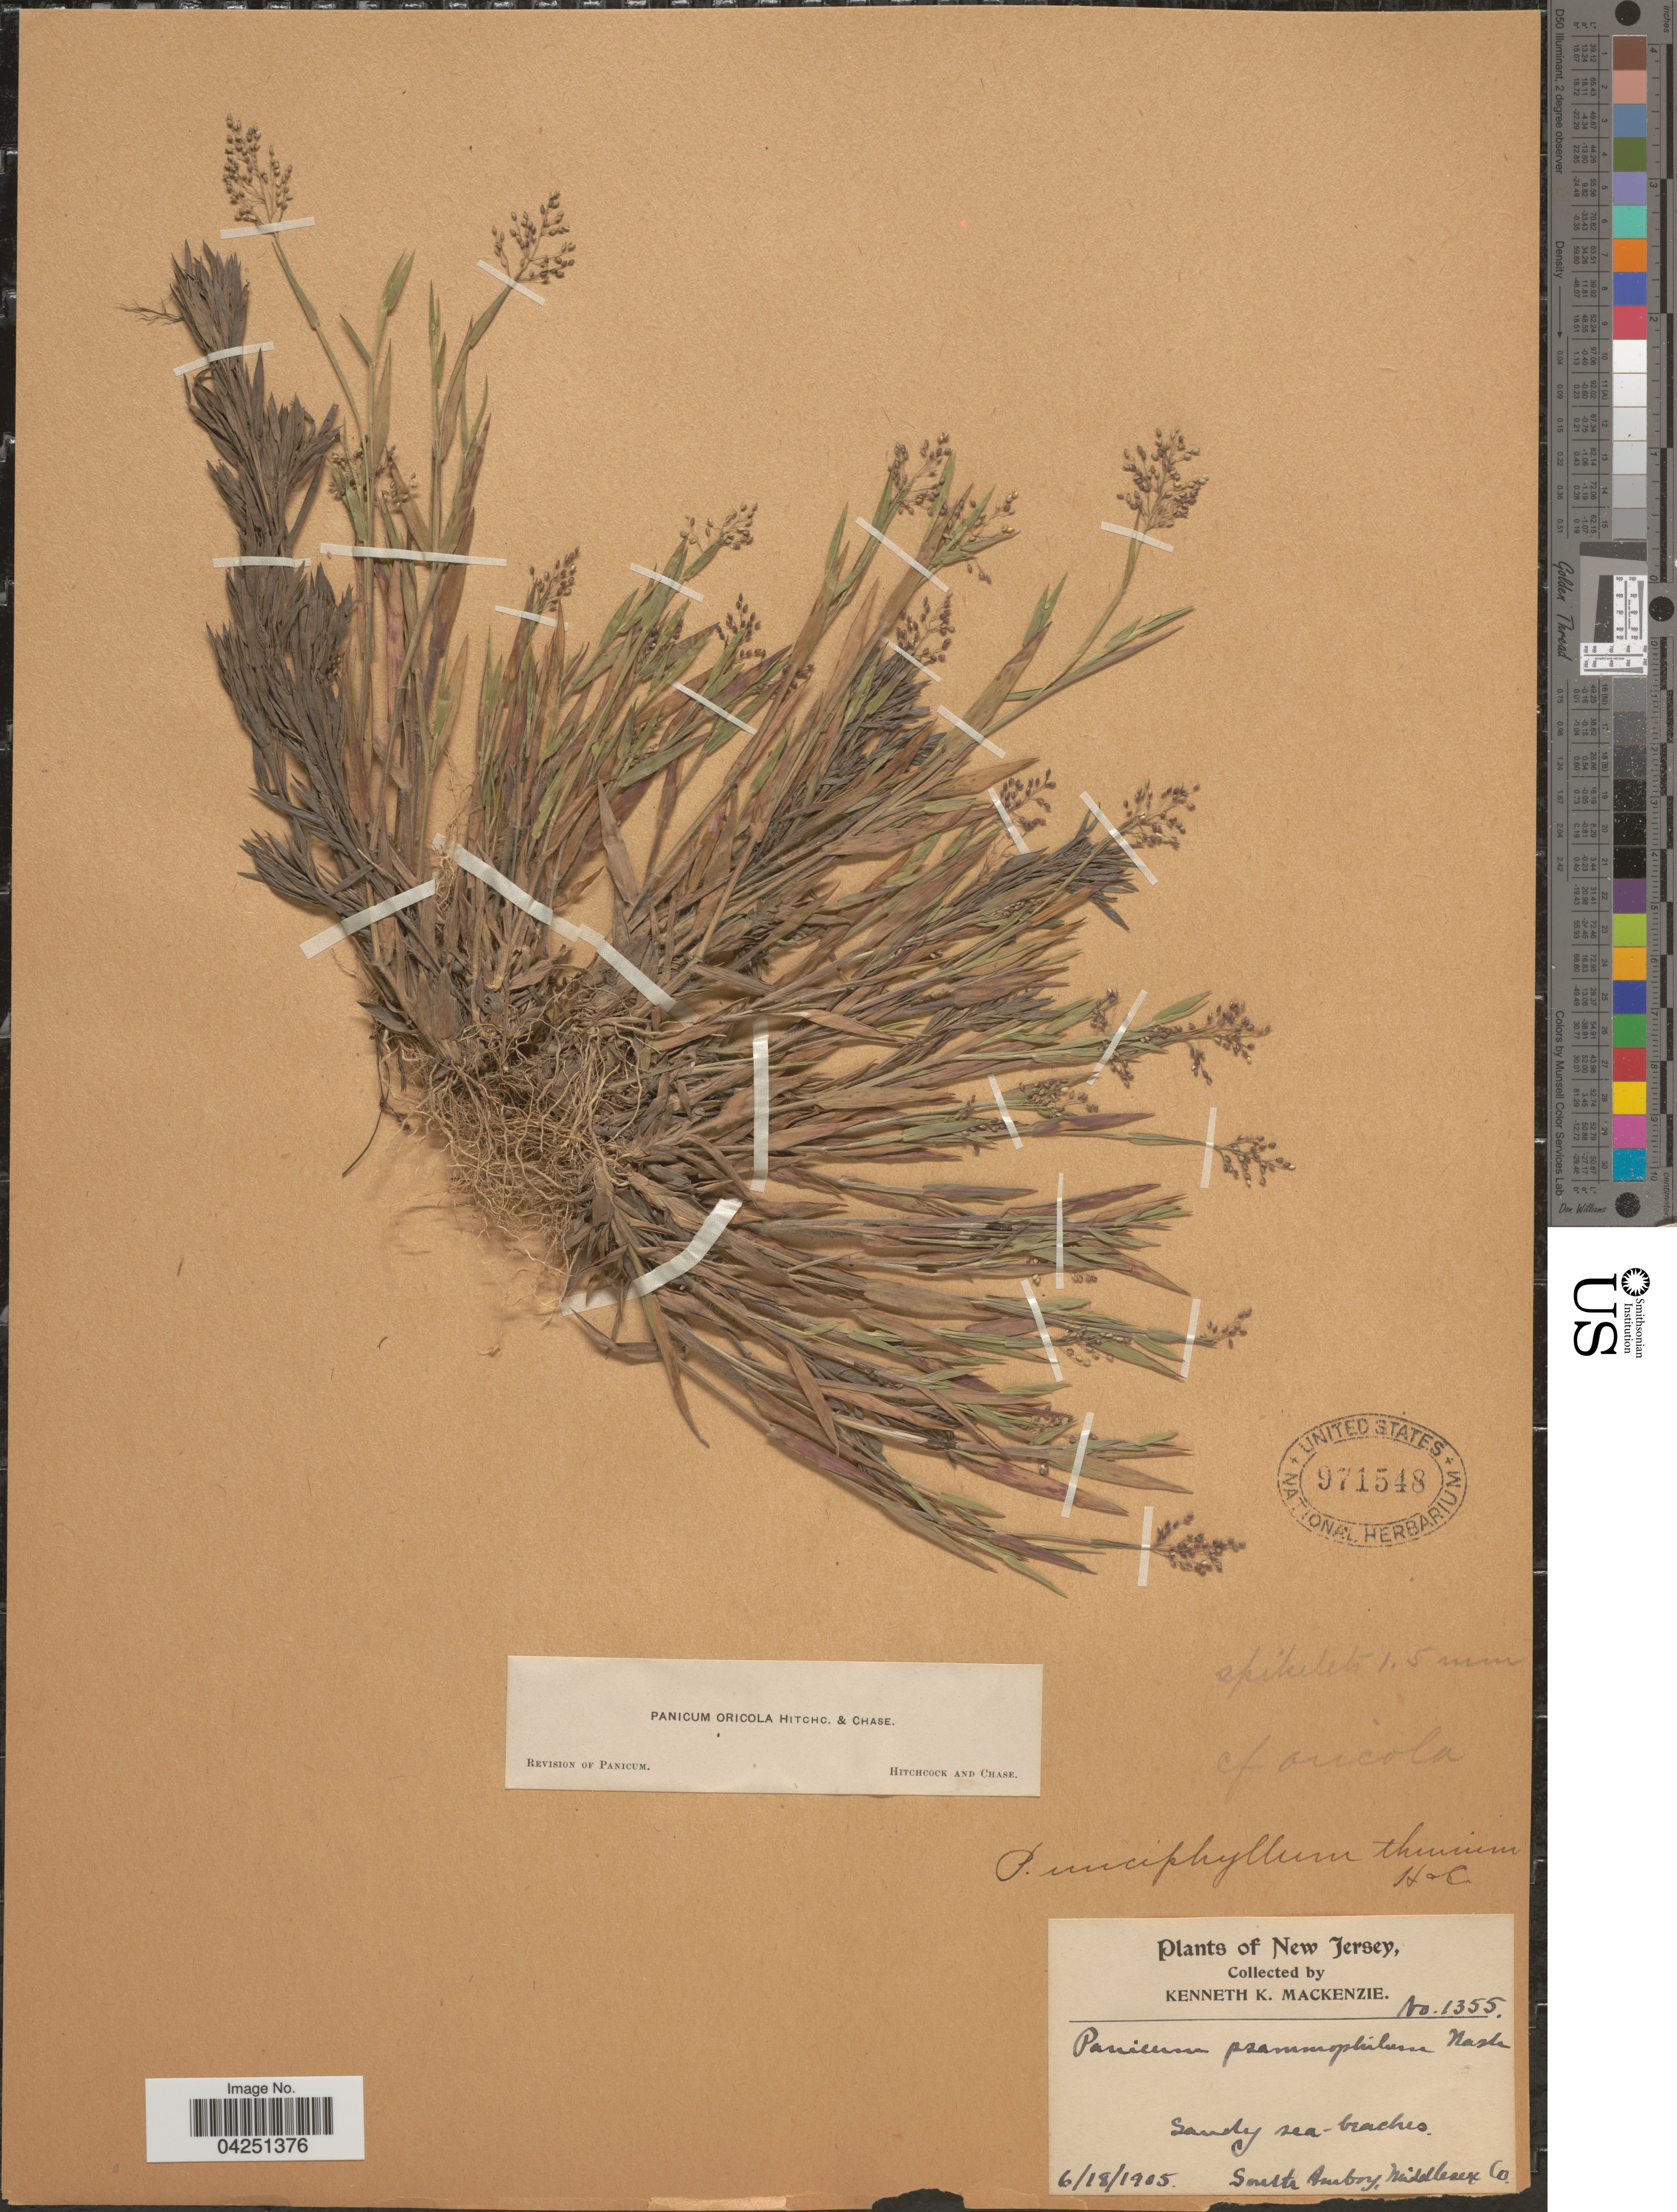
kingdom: Plantae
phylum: Tracheophyta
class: Liliopsida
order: Poales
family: Poaceae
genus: Dichanthelium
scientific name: Dichanthelium acuminatum var. acuminatum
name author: (Sw.) Gould & C.A. Clark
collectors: K. K. Mackenzie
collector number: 1355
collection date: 1905-06-18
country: United States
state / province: New Jersey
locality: Sandy sea-beaches. Smith Ambry, Middlesex Co.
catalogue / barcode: US 971548